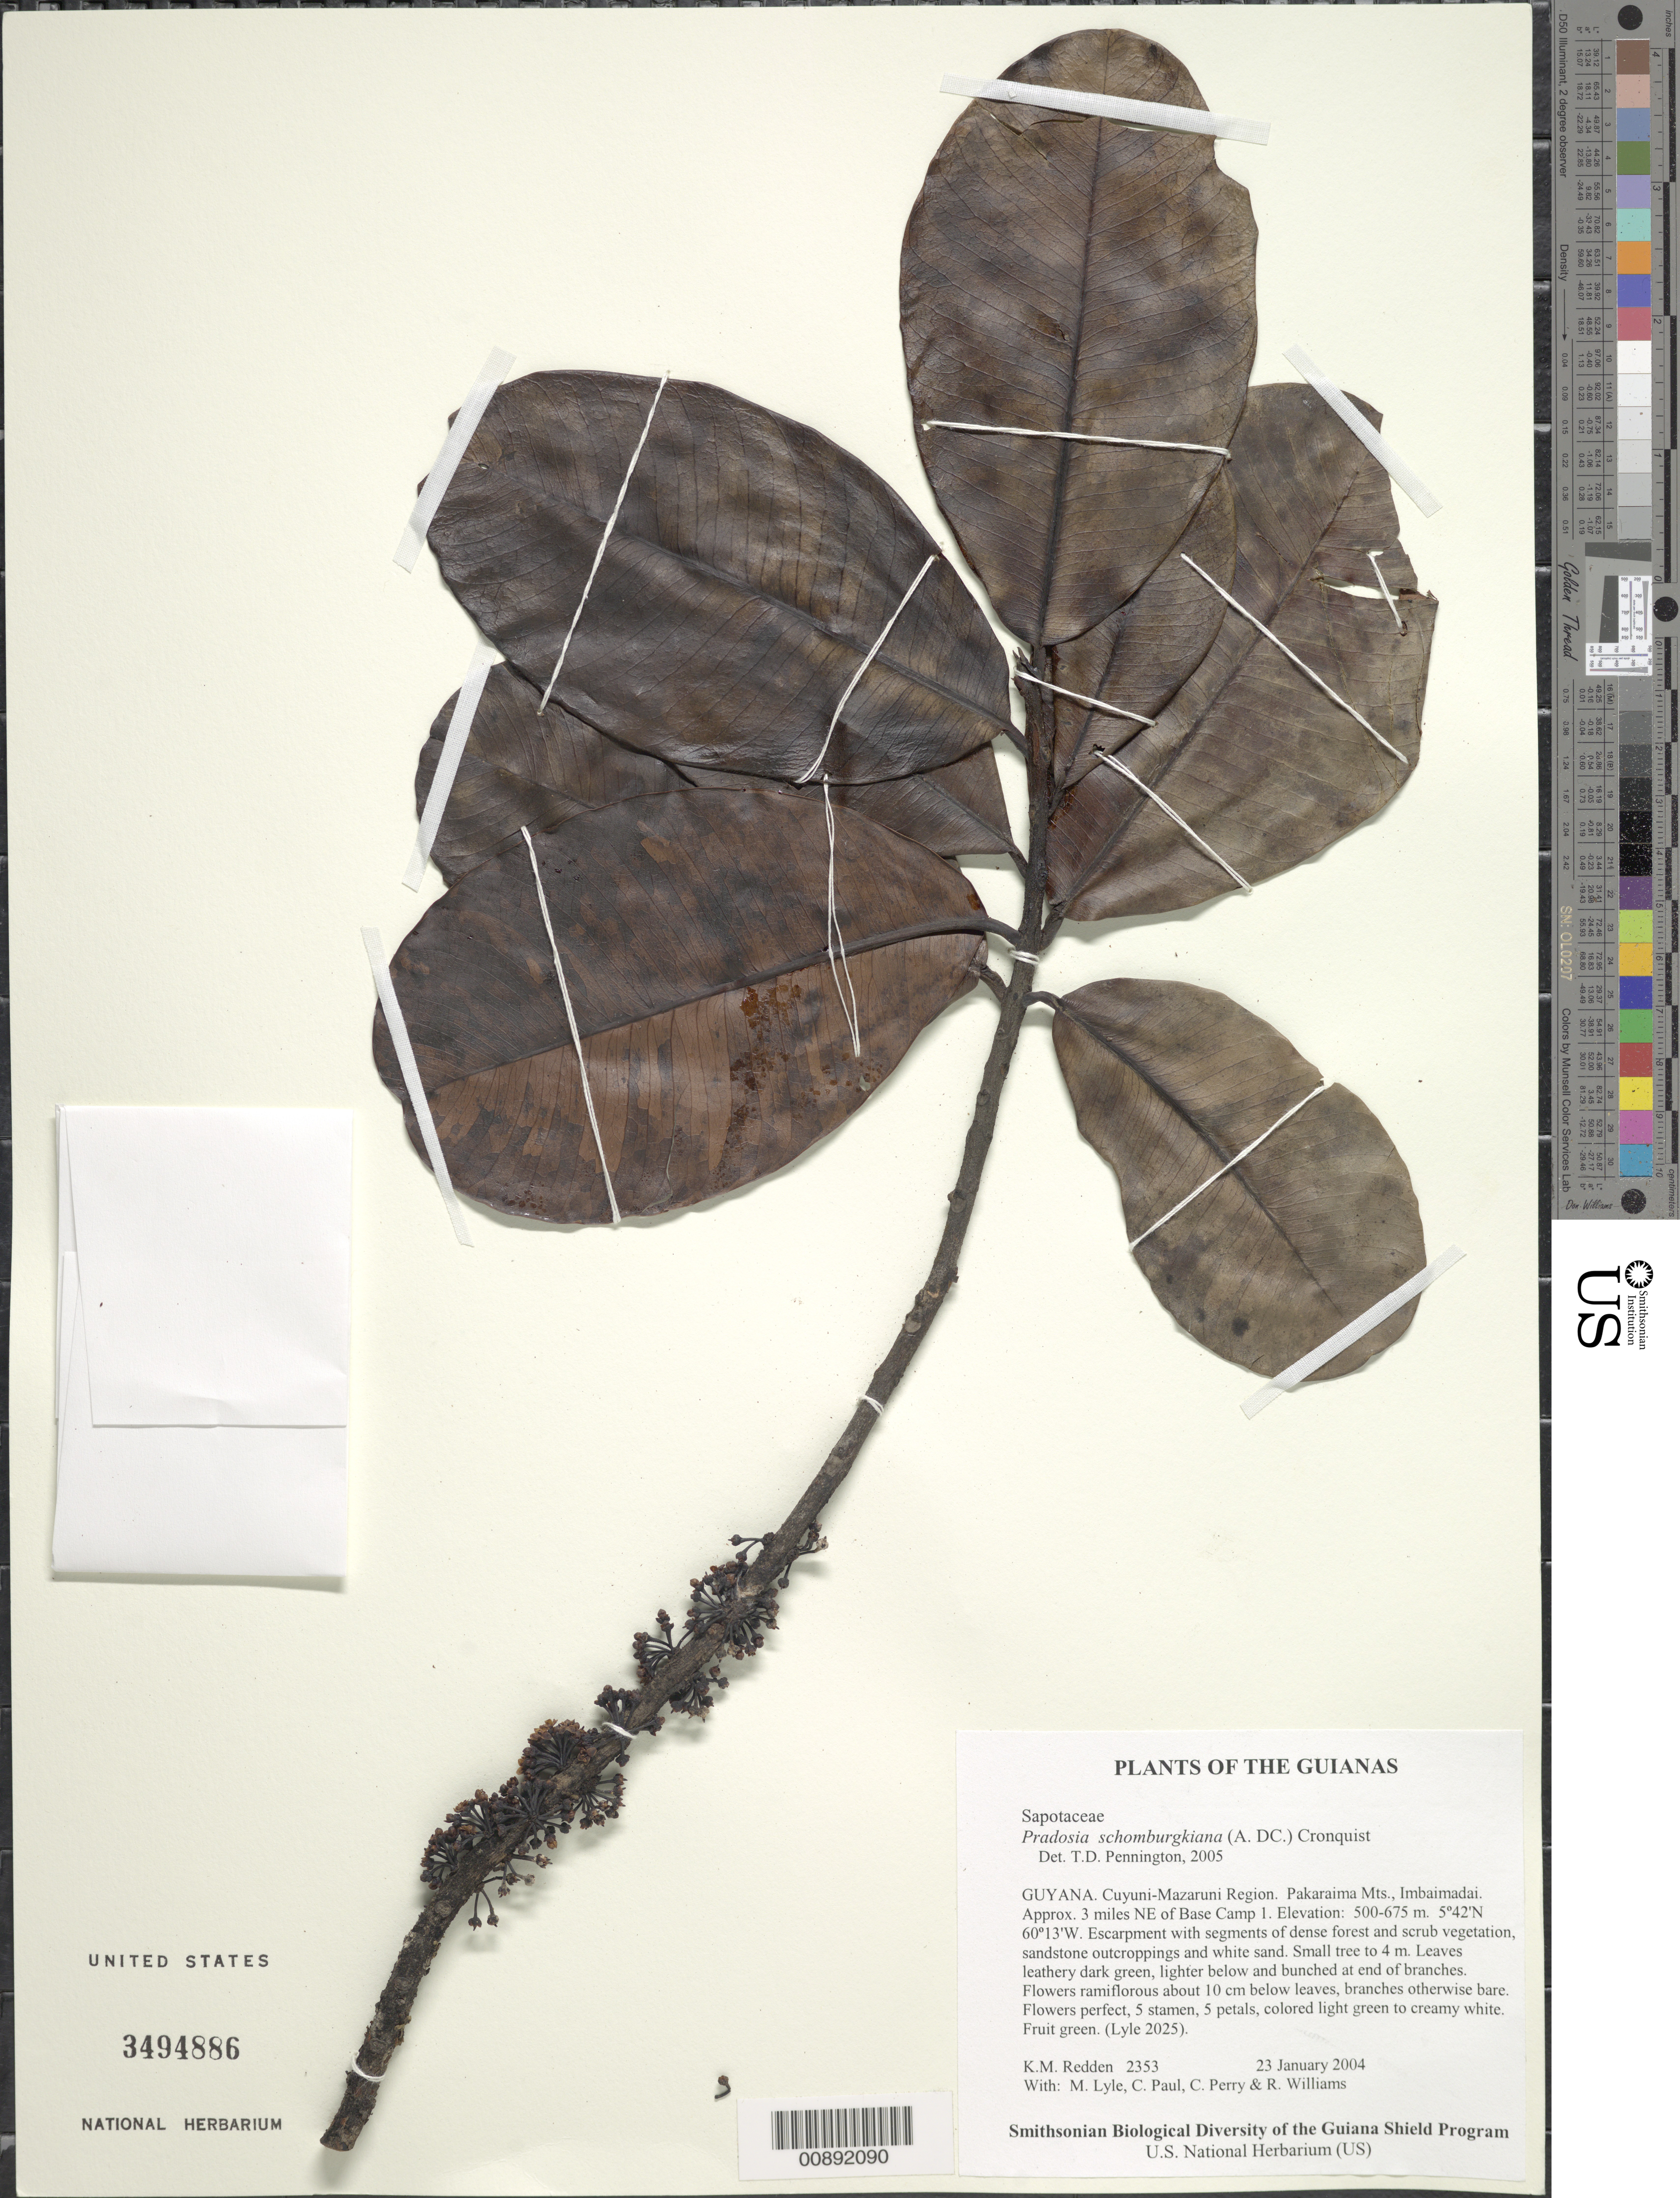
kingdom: Plantae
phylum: Tracheophyta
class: Magnoliopsida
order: Ericales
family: Sapotaceae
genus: Pradosia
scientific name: Pradosia schomburgkiana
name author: (A. DC.) Cronq.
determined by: Pennington, T. D., (K)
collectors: K. M. Redden, M. Lyle, C. Paul, C. Perry & R. Williams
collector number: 2353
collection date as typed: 23 January 2004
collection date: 2004-01-23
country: Guyana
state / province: Cuyuni-Mazaruni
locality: Pakaraima Mts., Imbaimadai. Approx. 3 miles NE of Base Camp 1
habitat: Escarpment with segments of dense forest and scrub vegetation, sandstone outcroppings and white sand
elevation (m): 500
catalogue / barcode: US 3494886